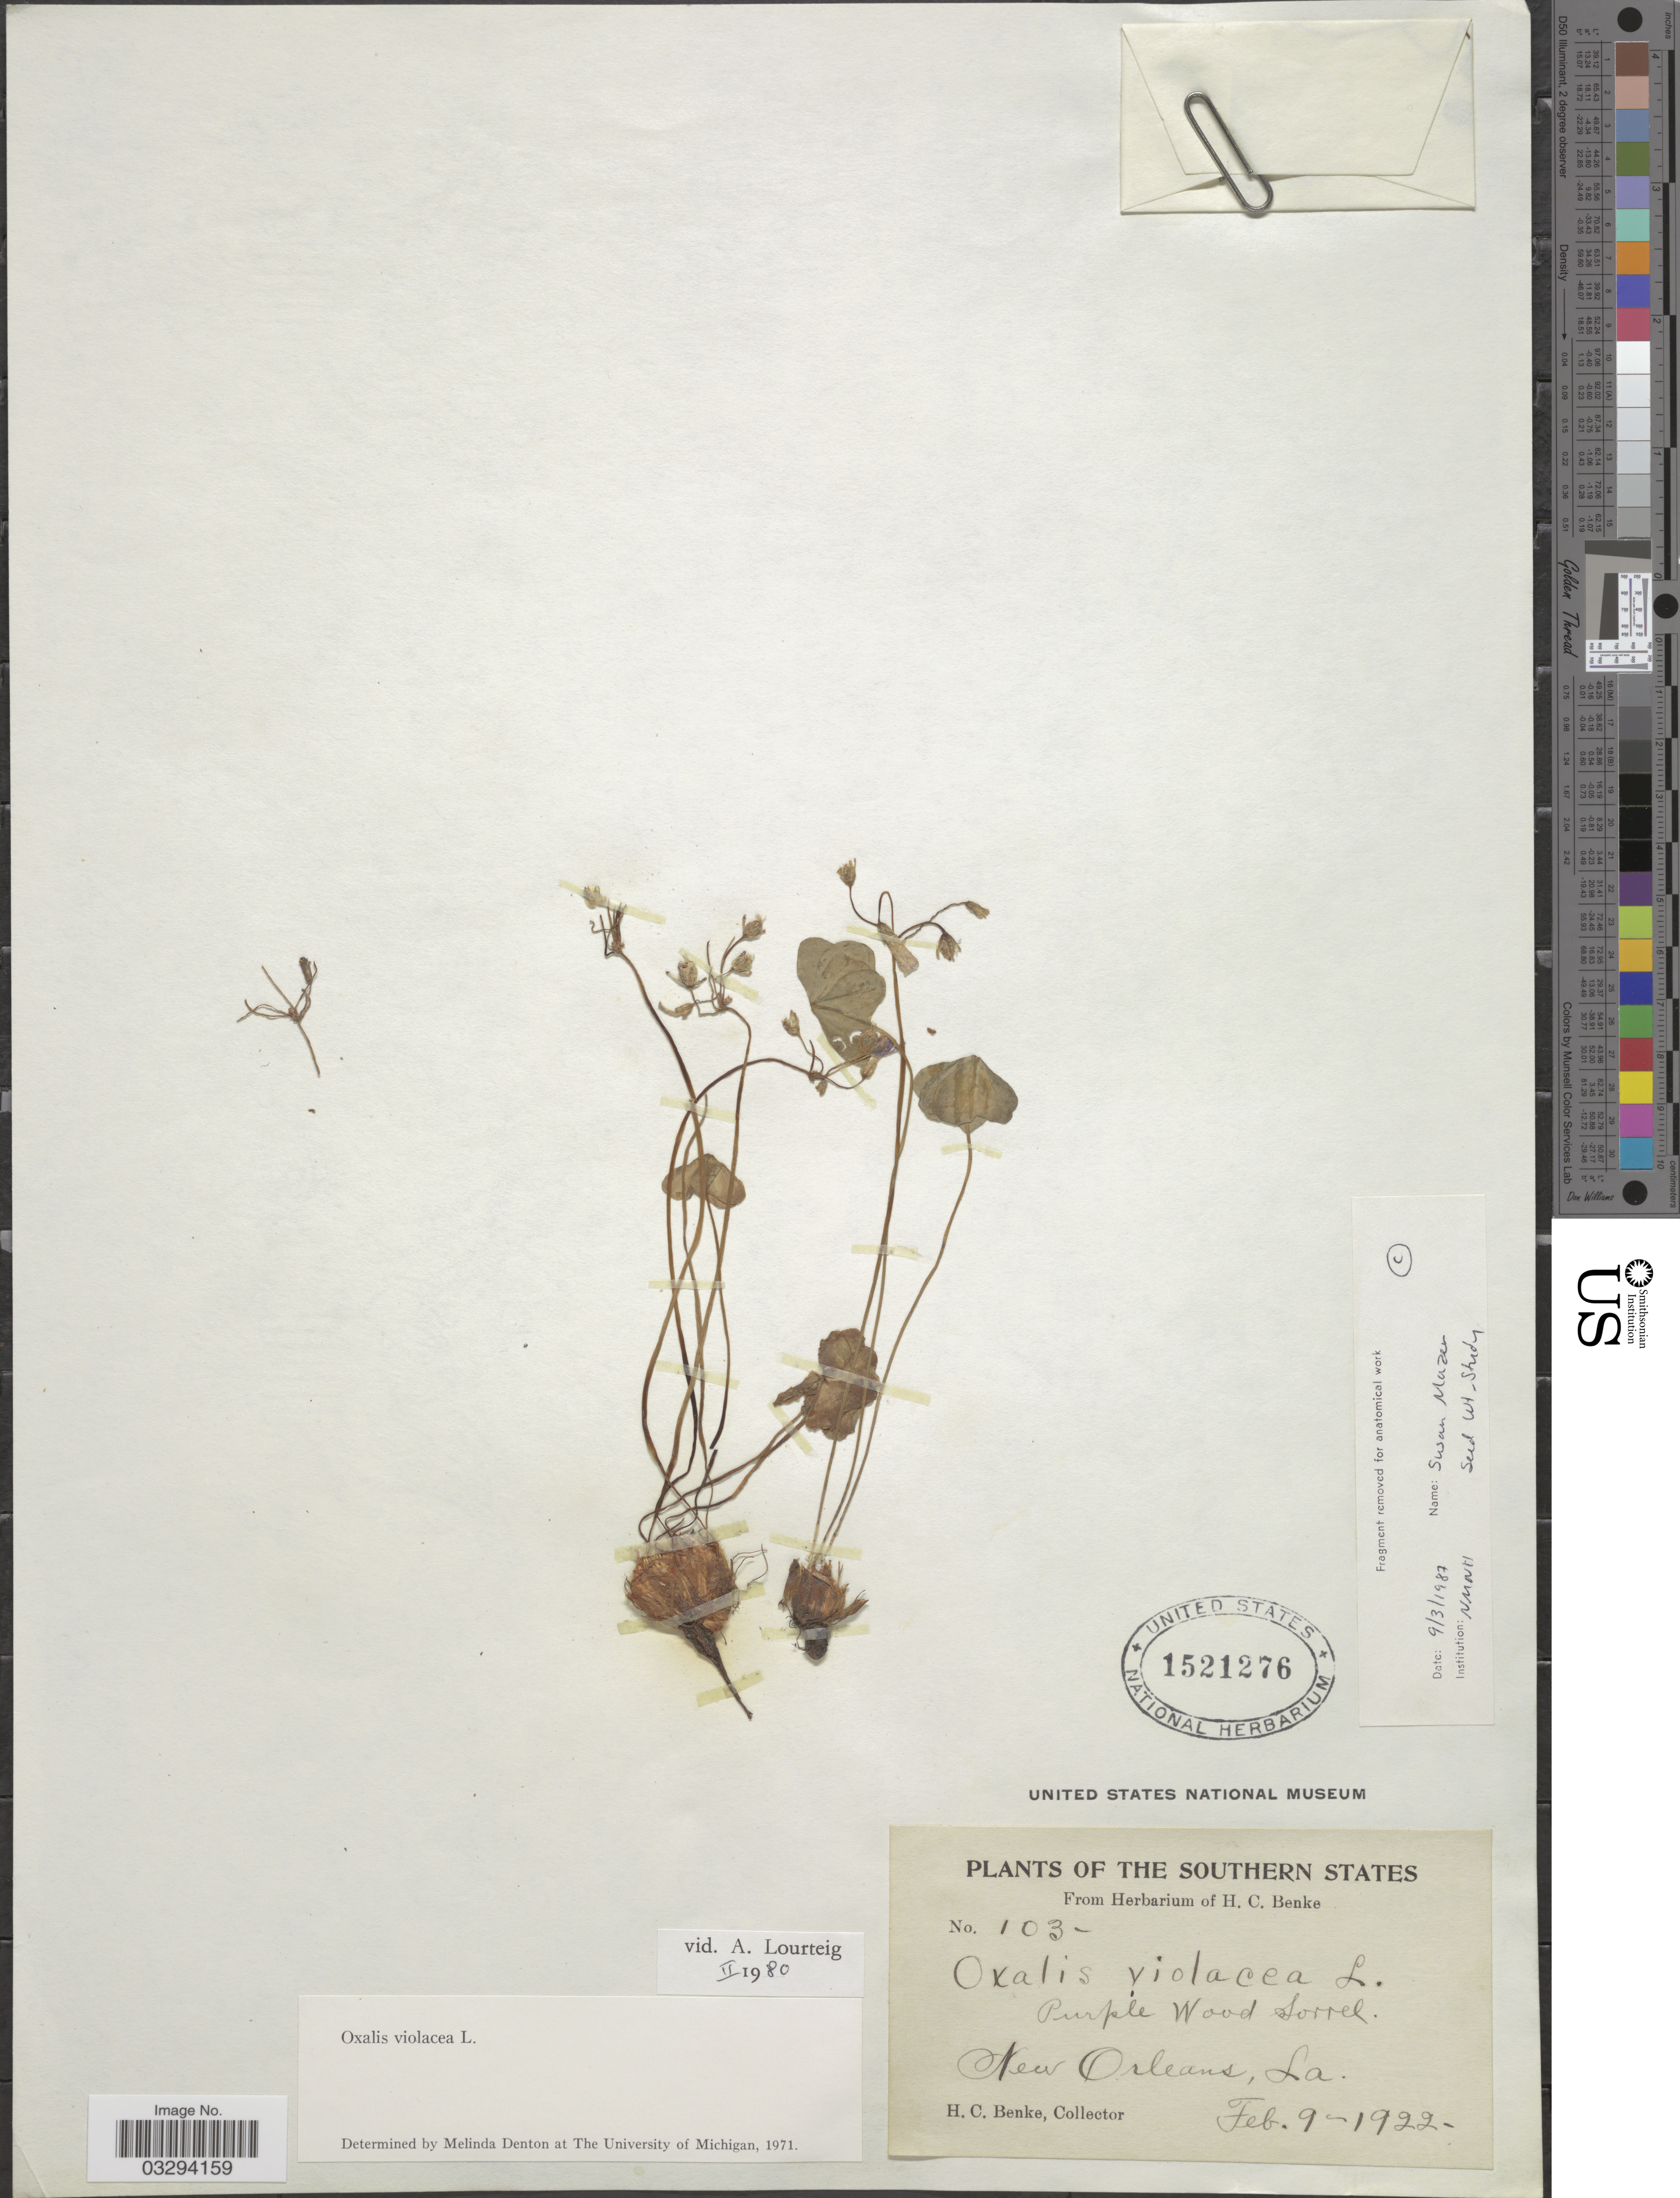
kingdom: Plantae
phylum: Tracheophyta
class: Magnoliopsida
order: Oxalidales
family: Oxalidaceae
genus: Oxalis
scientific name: Oxalis violacea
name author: L.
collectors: H. Benke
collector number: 103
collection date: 1922-02-09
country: United States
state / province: Louisiana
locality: The Southern States. New Orleans.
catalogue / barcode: US 1521276